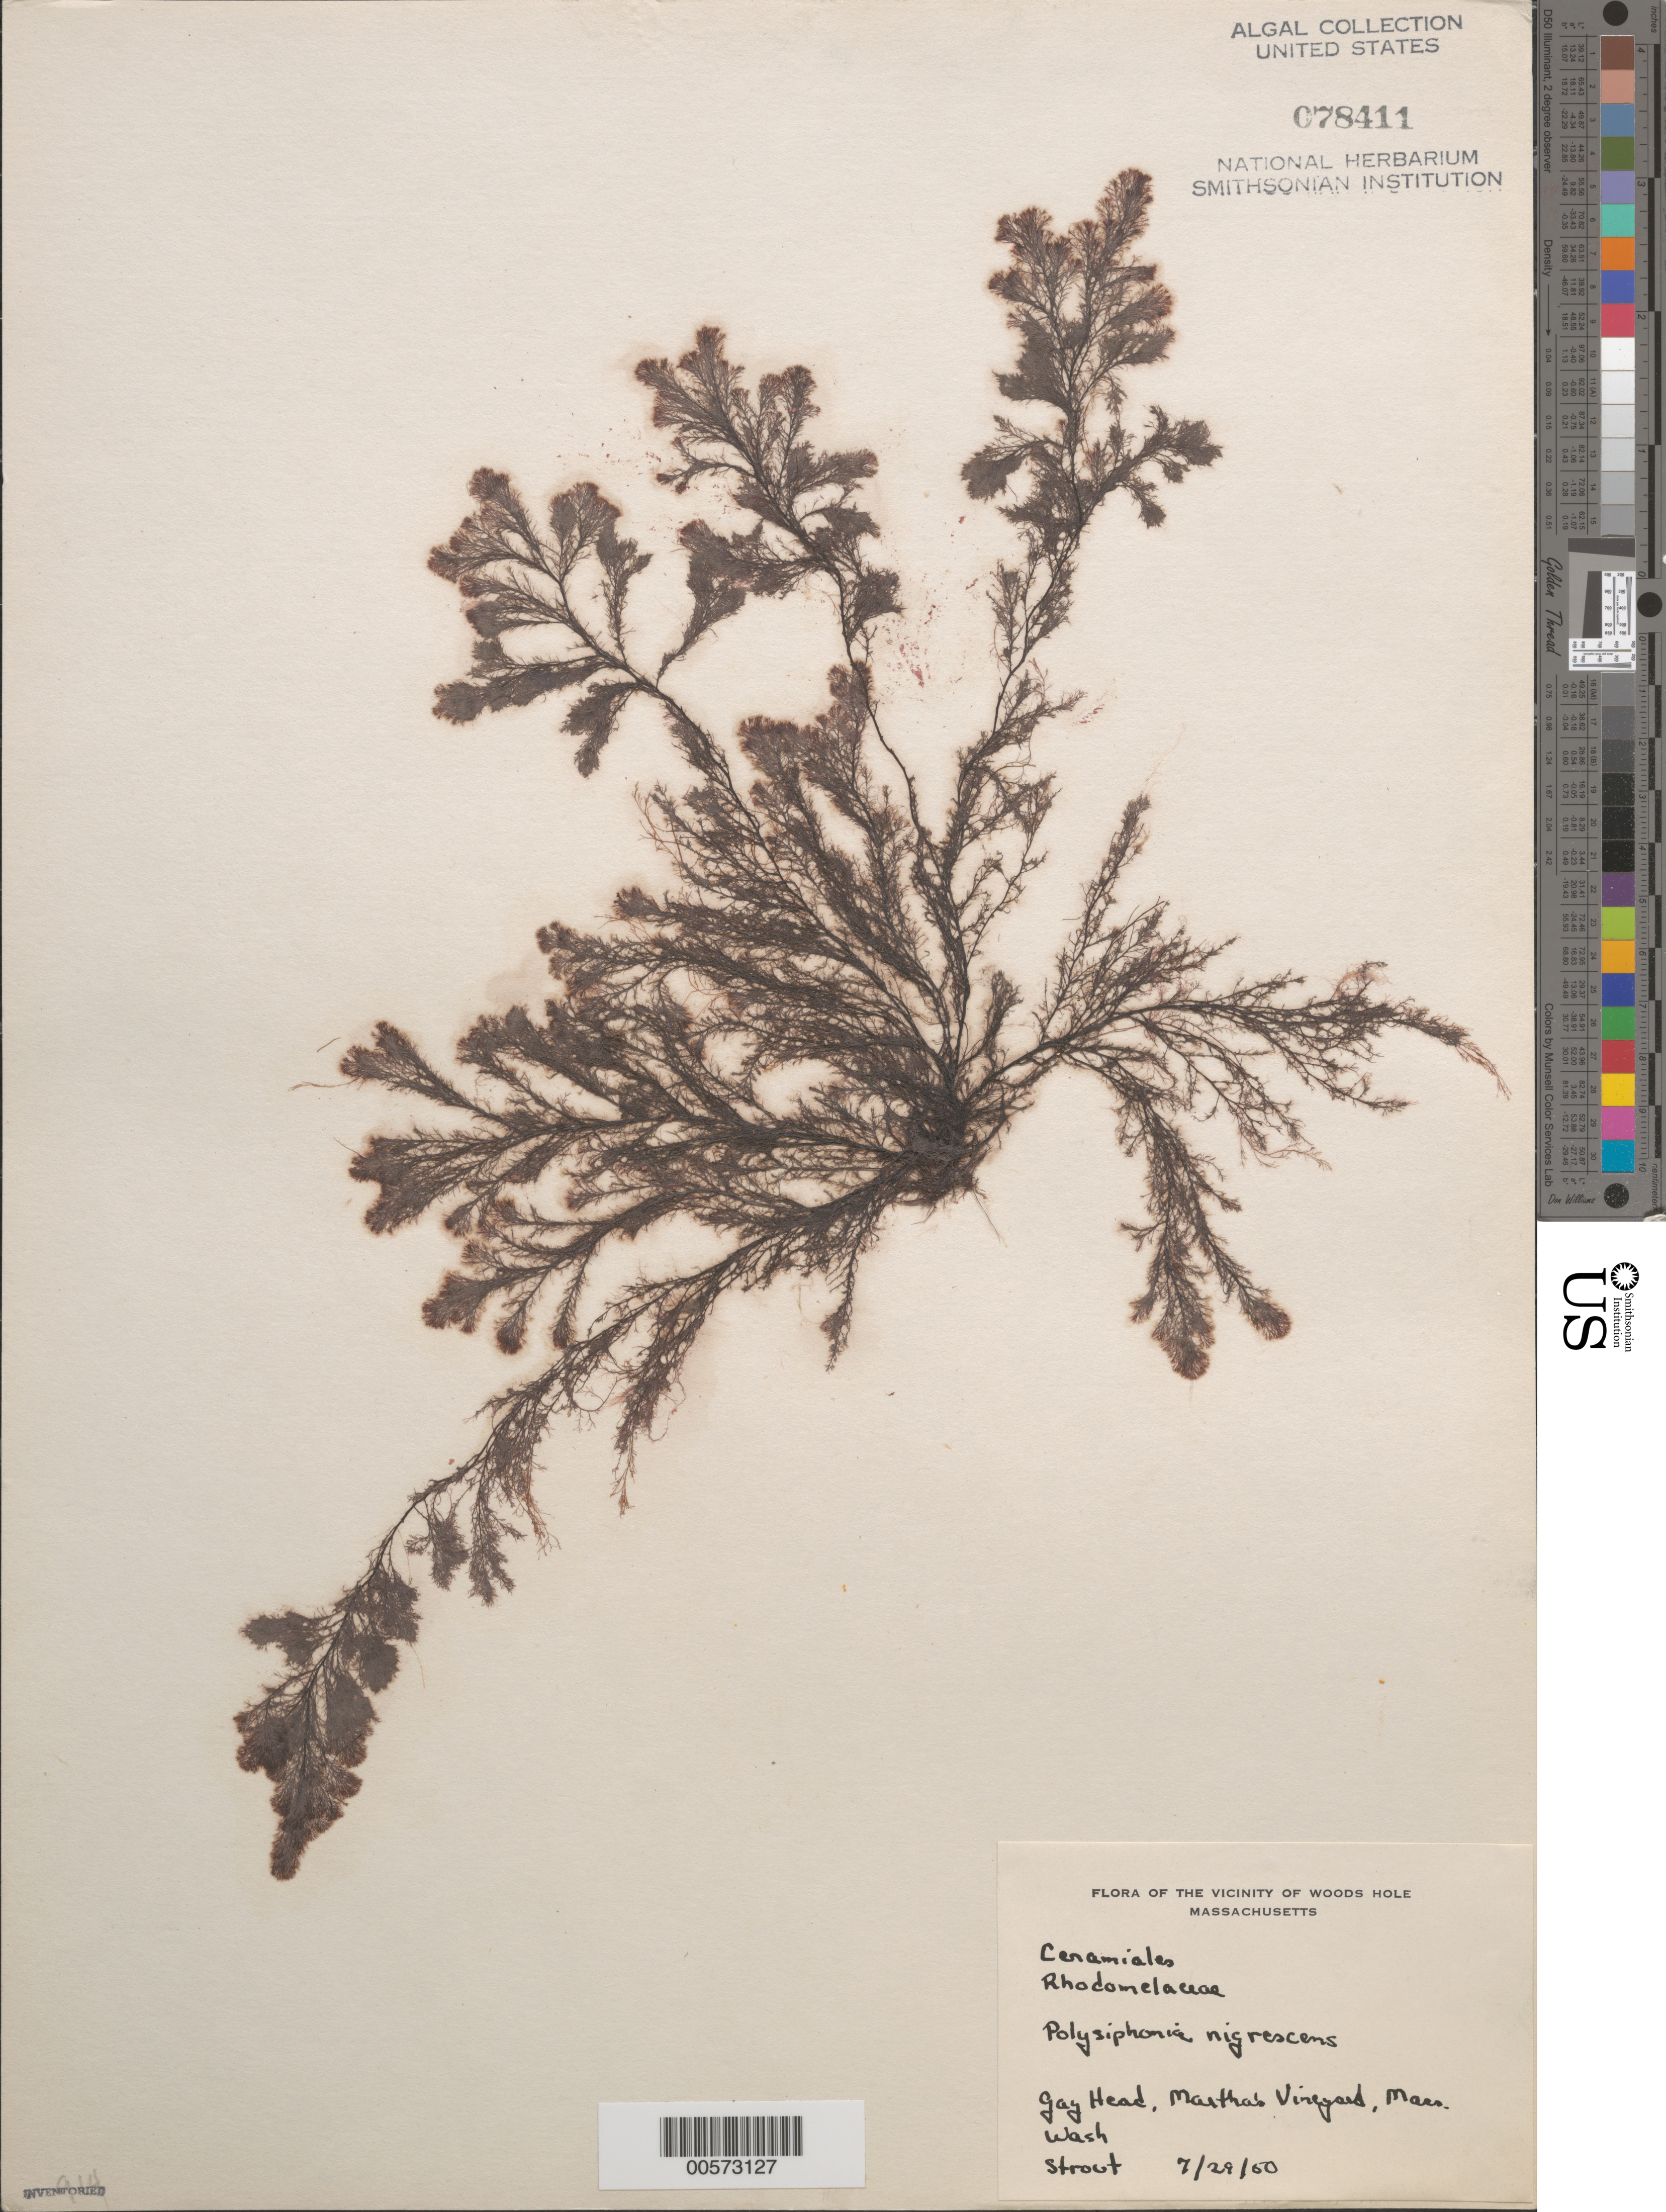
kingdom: Plantae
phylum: Rhodophyta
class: Florideophyceae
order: Ceramiales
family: Rhodomelaceae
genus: Vertebrata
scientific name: Vertebrata fucoides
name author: (Hudson) Kuntze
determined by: Algae name updating Project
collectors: P. Strout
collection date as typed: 29 Jul 1950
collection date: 1950-07-29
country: United States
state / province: Massachusetts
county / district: Dukes County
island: Martha's Vineyard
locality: Gay Head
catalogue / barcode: US 78411